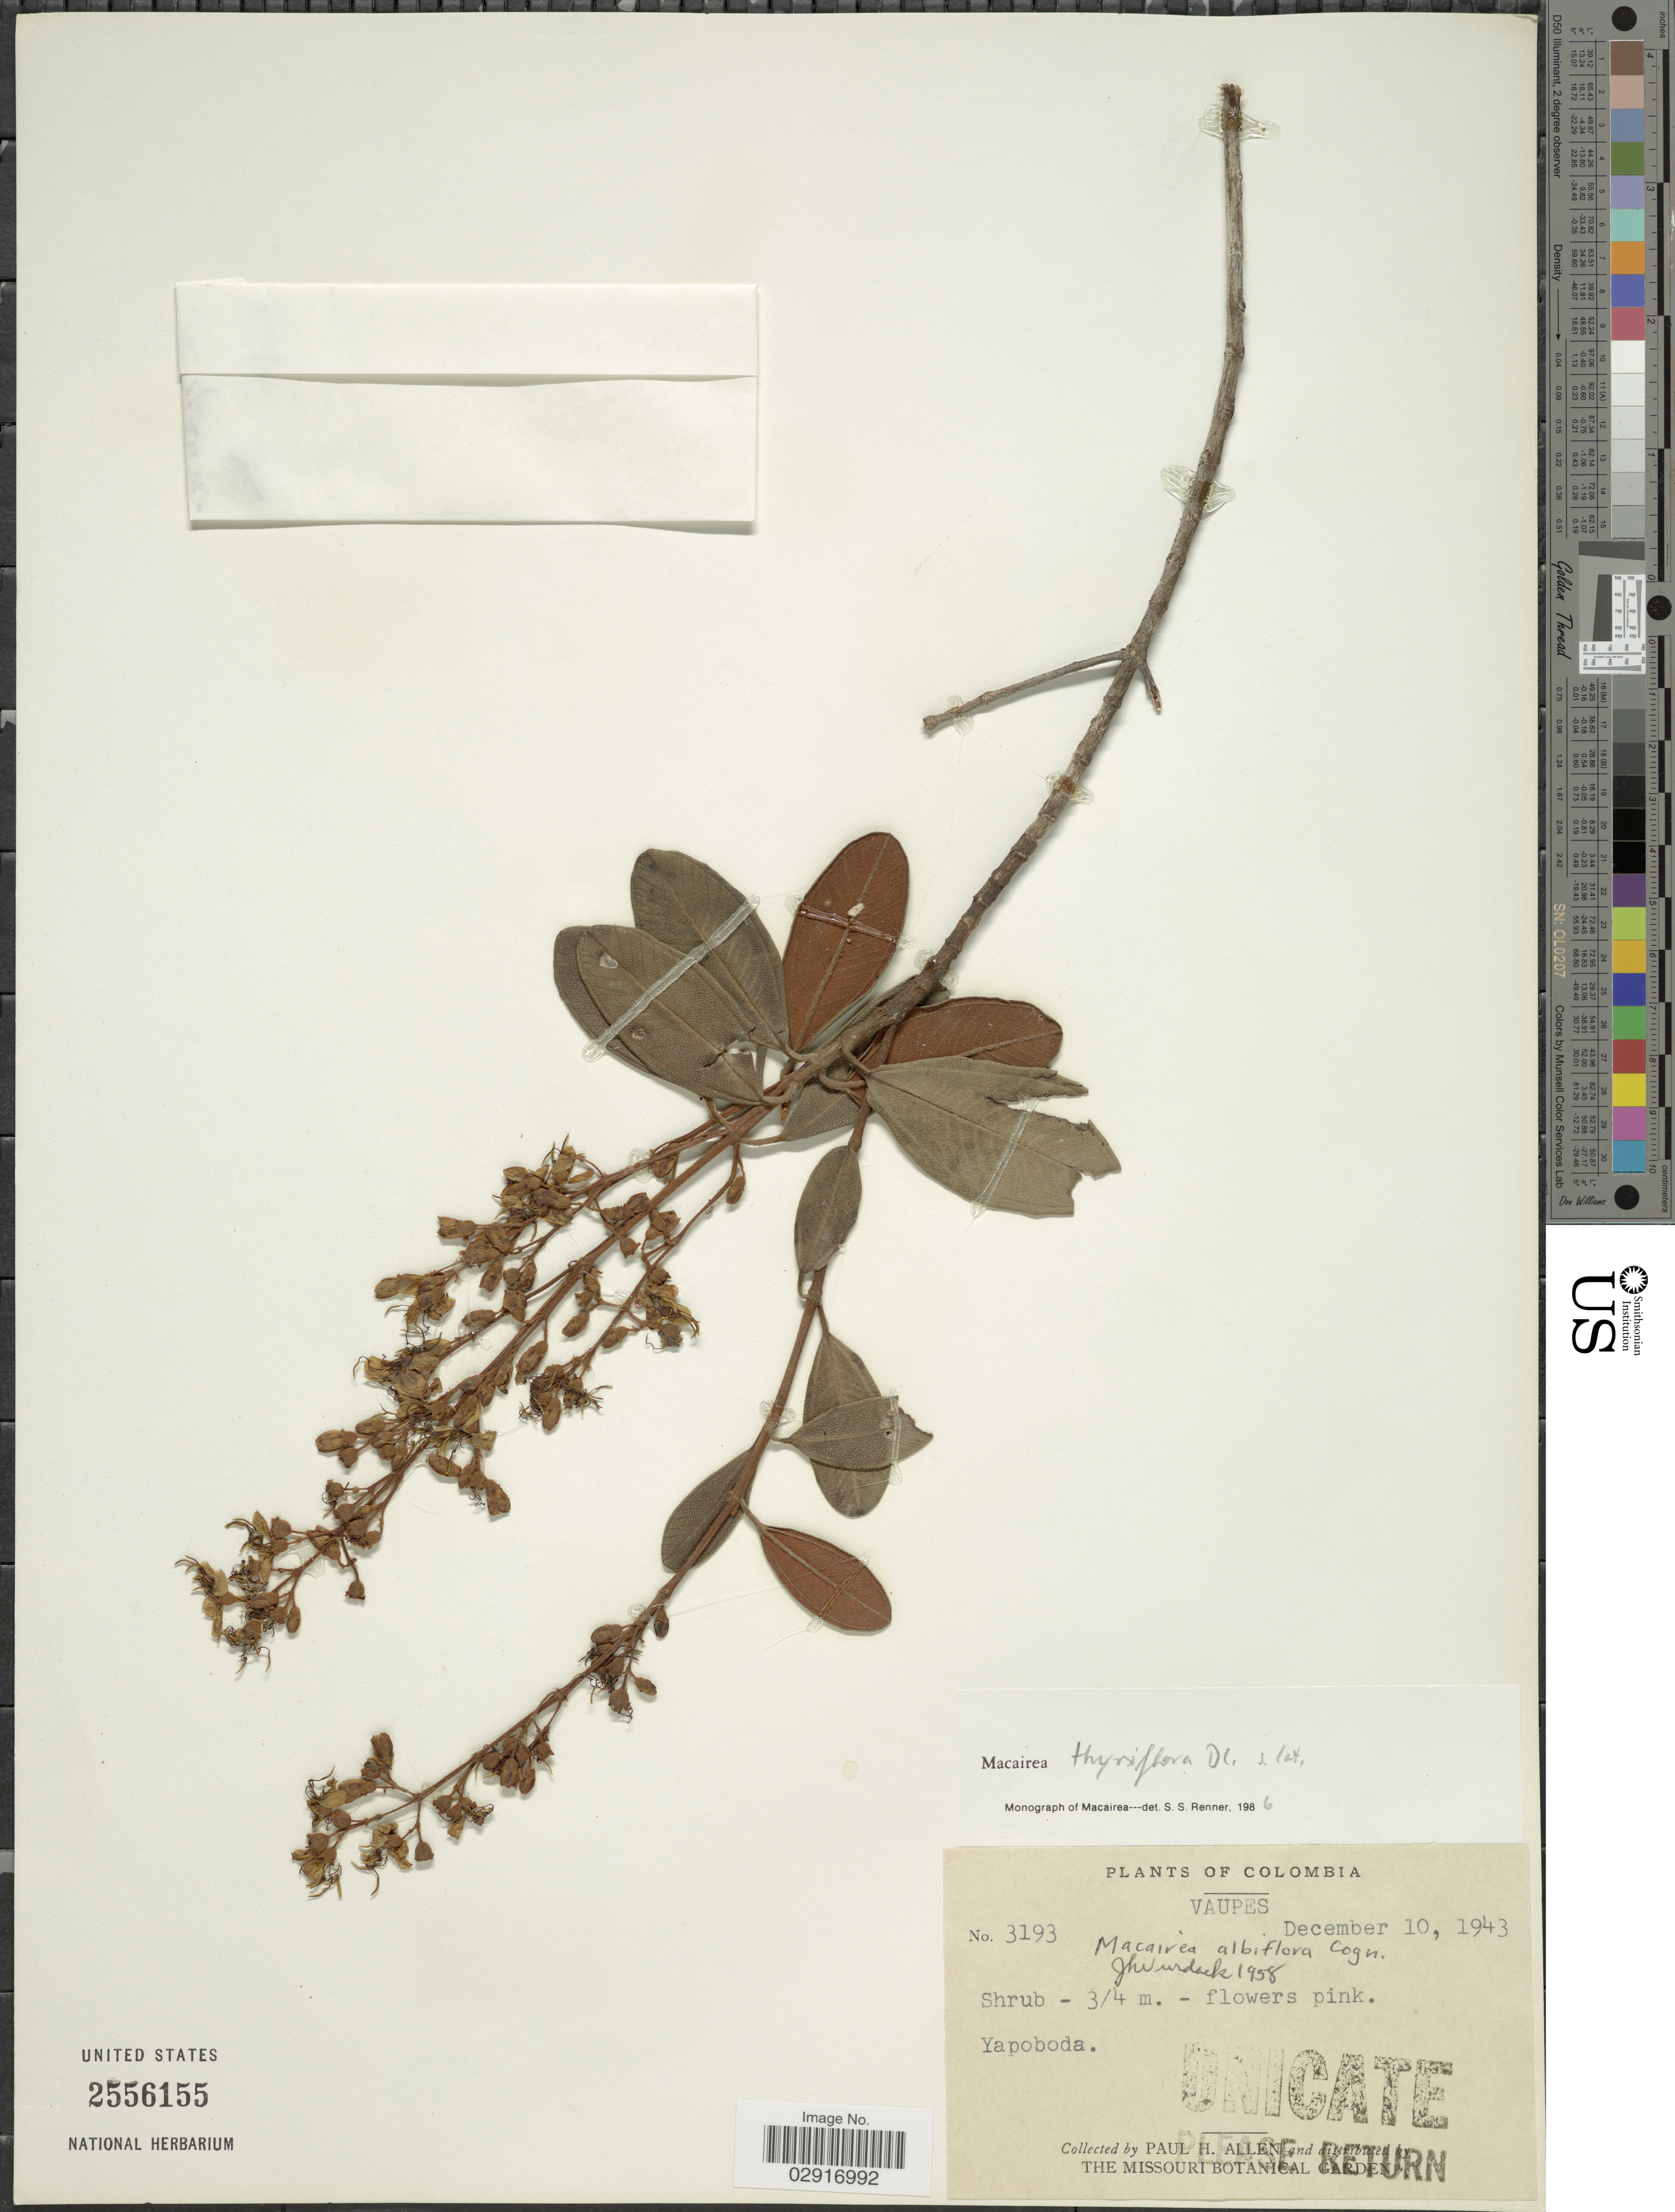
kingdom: Plantae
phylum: Tracheophyta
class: Magnoliopsida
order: Myrtales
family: Melastomataceae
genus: Macairea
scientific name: Macairea thyrsiflora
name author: DC.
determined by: Nunes da Silva, Diego, (RB), Jardim Botanico do Rio de Janeiro - Herbario (BRAZIL)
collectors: P. H. Allen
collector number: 3193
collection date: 1943-12-10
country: Colombia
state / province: Vaupés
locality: Yapoboda.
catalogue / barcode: US 2556155